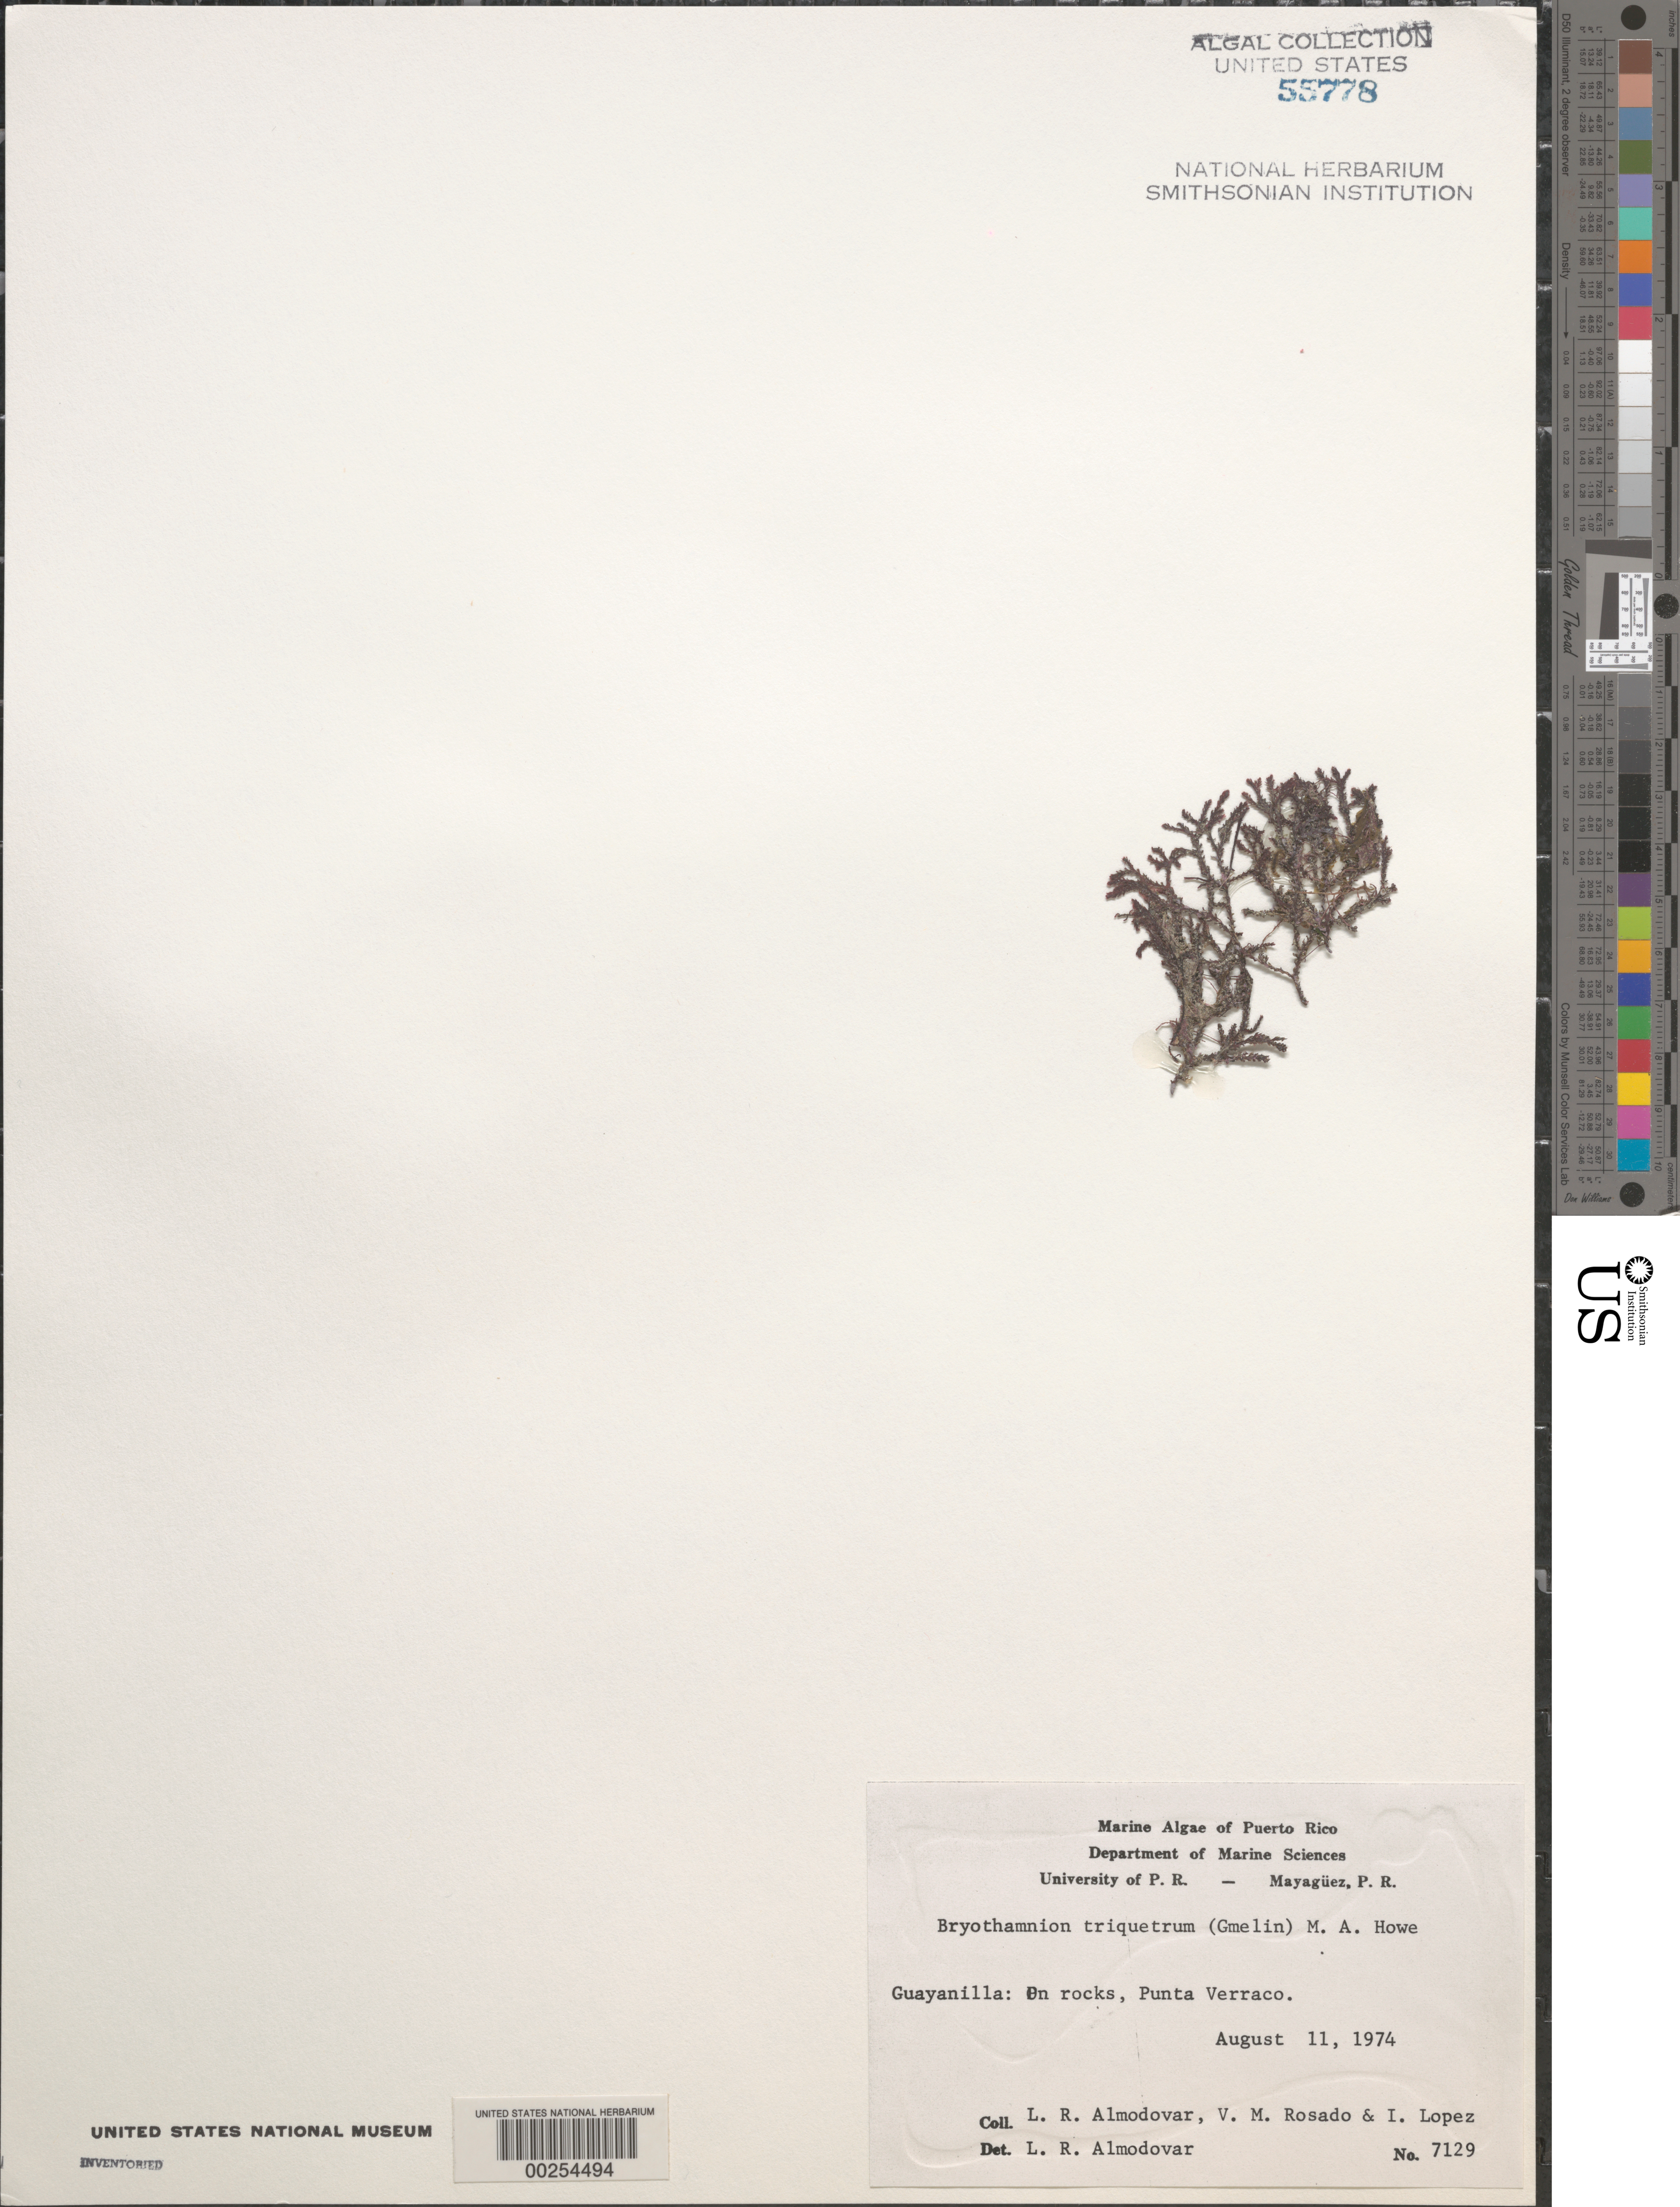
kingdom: Plantae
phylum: Rhodophyta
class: Florideophyceae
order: Ceramiales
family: Rhodomelaceae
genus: Alsidium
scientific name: Alsidium triquetrum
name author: (S.G. Gmel.) Trevis.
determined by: Algae name updating Project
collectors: L. Almodovar, V. Rosado & I. Lopéz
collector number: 7129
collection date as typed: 11 Aug 1974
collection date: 1974-08-11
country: Puerto Rico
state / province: Guayanilla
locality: Punta verraco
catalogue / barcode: US 55778